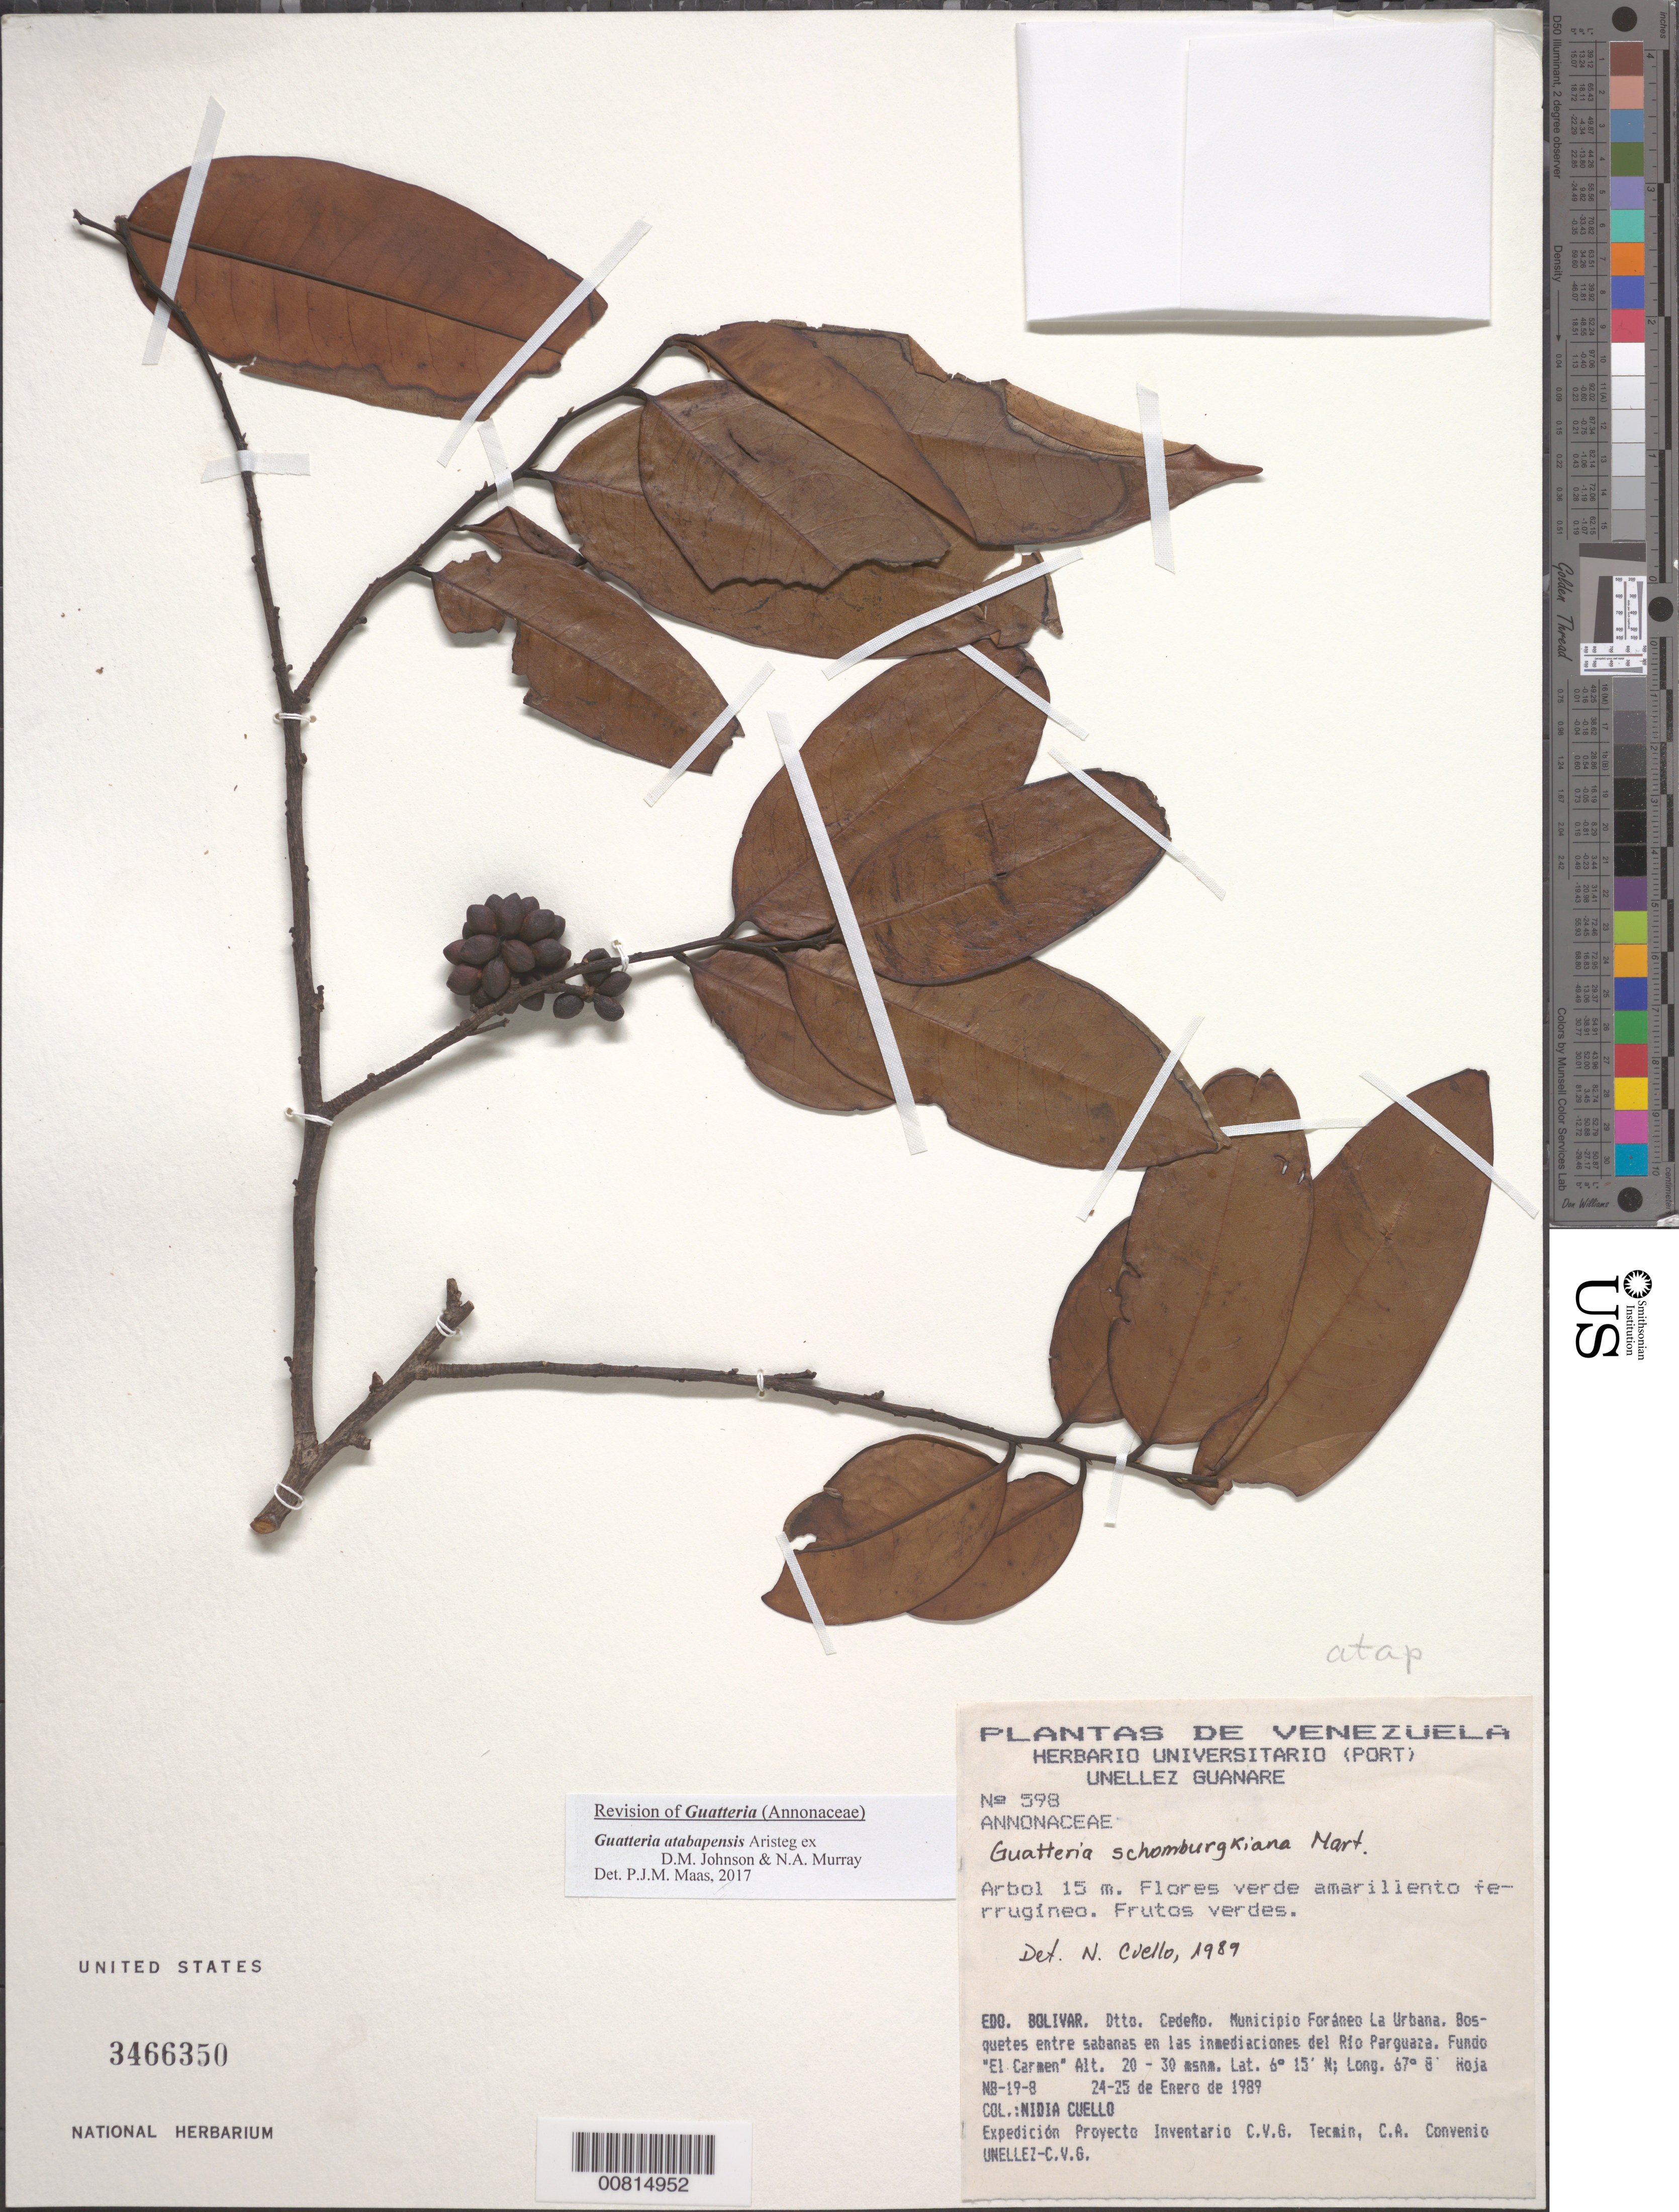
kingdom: Plantae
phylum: Tracheophyta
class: Magnoliopsida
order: Magnoliales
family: Annonaceae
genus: Guatteria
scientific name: Guatteria atabapensis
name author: Aristeg. ex D.M. Johnson & N.A. Murray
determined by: Maas, Paul J.; Maas, H.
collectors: N. L. Cuello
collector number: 598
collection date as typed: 24-Jan-89 to 25-Jan-89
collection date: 1989-01-24/1989-01-25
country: Venezuela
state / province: Bolívar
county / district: Cedeño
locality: Río Parguaza. Fundo "El Carmen"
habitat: Bosquetes entre sabanas en las inmediaciones del rio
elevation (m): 20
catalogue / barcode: US 3466350